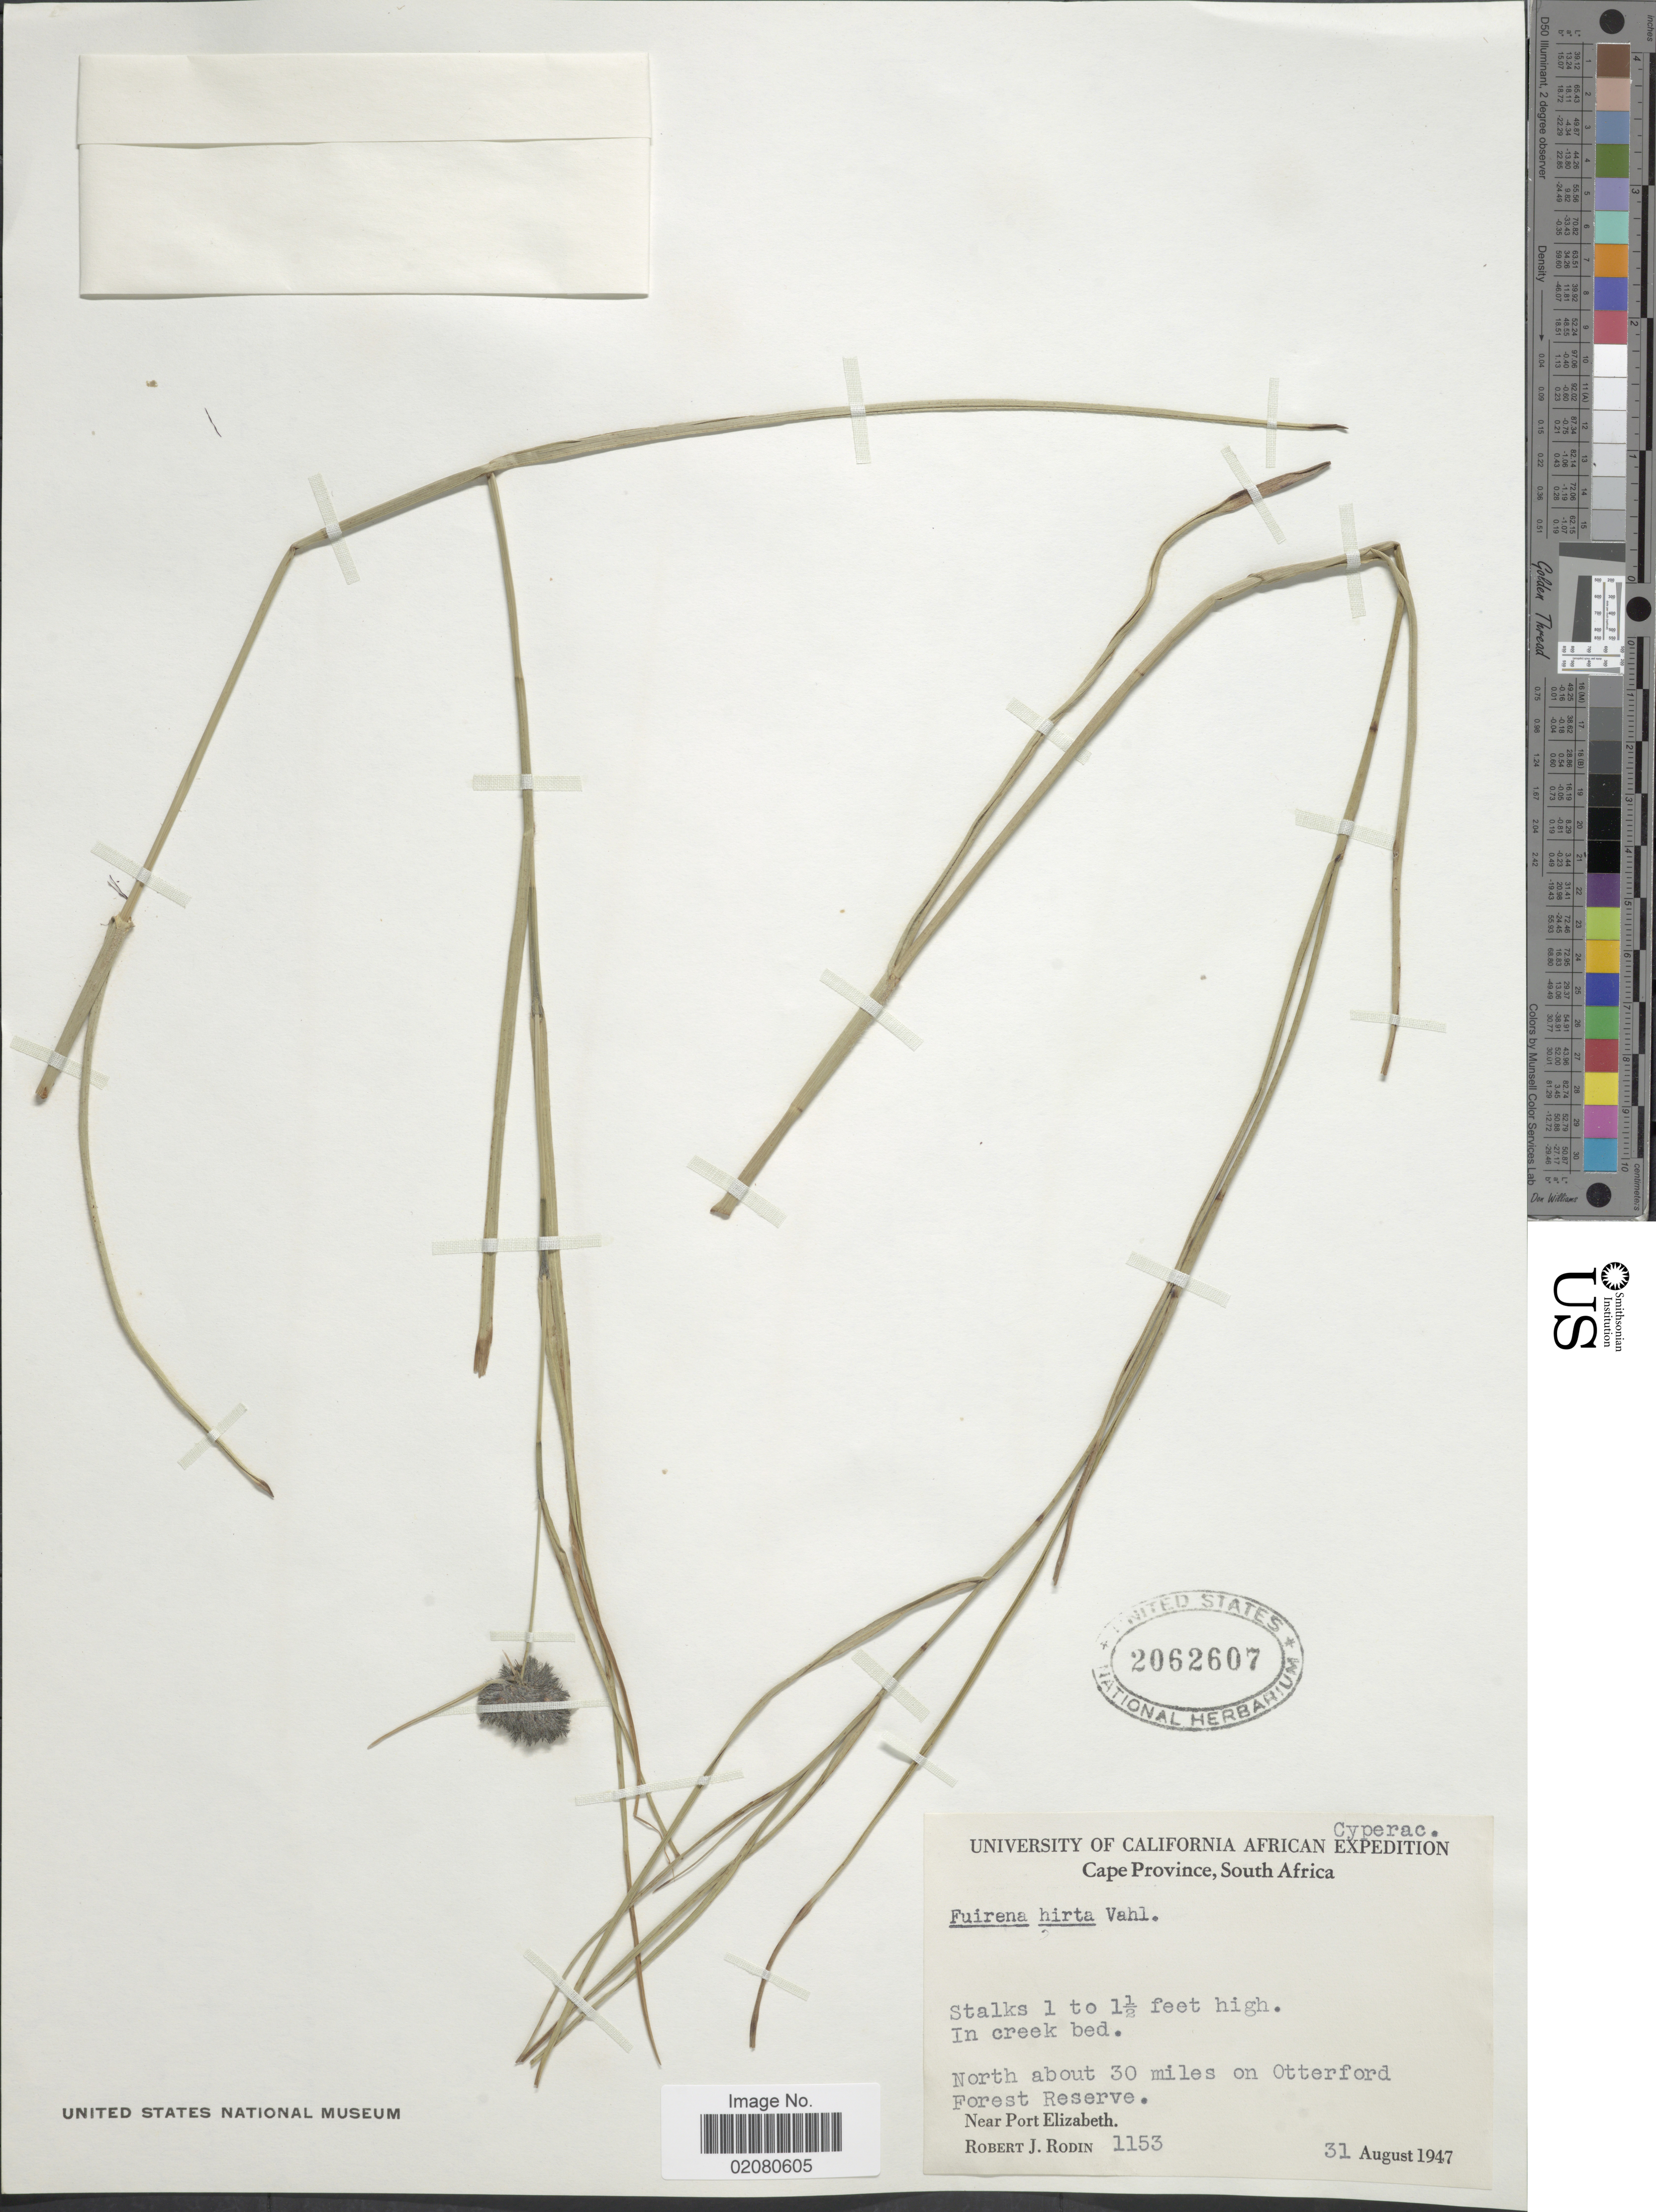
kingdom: Plantae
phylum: Tracheophyta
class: Liliopsida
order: Poales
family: Cyperaceae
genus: Fuirena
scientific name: Fuirena hirsuta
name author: (P.J. Bergius) P.L. Forbes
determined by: Strong, Mark T., (BOT), Smithsonian Institution - National Museum of Natural History (UNITED STATES)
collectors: R. J. Rodin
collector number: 1153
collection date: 1947-08-31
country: South Africa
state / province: Eastern Cape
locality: Cape Province, South Africa. North above 30 miles on Otterford Forest Reserve.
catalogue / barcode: US 2062607